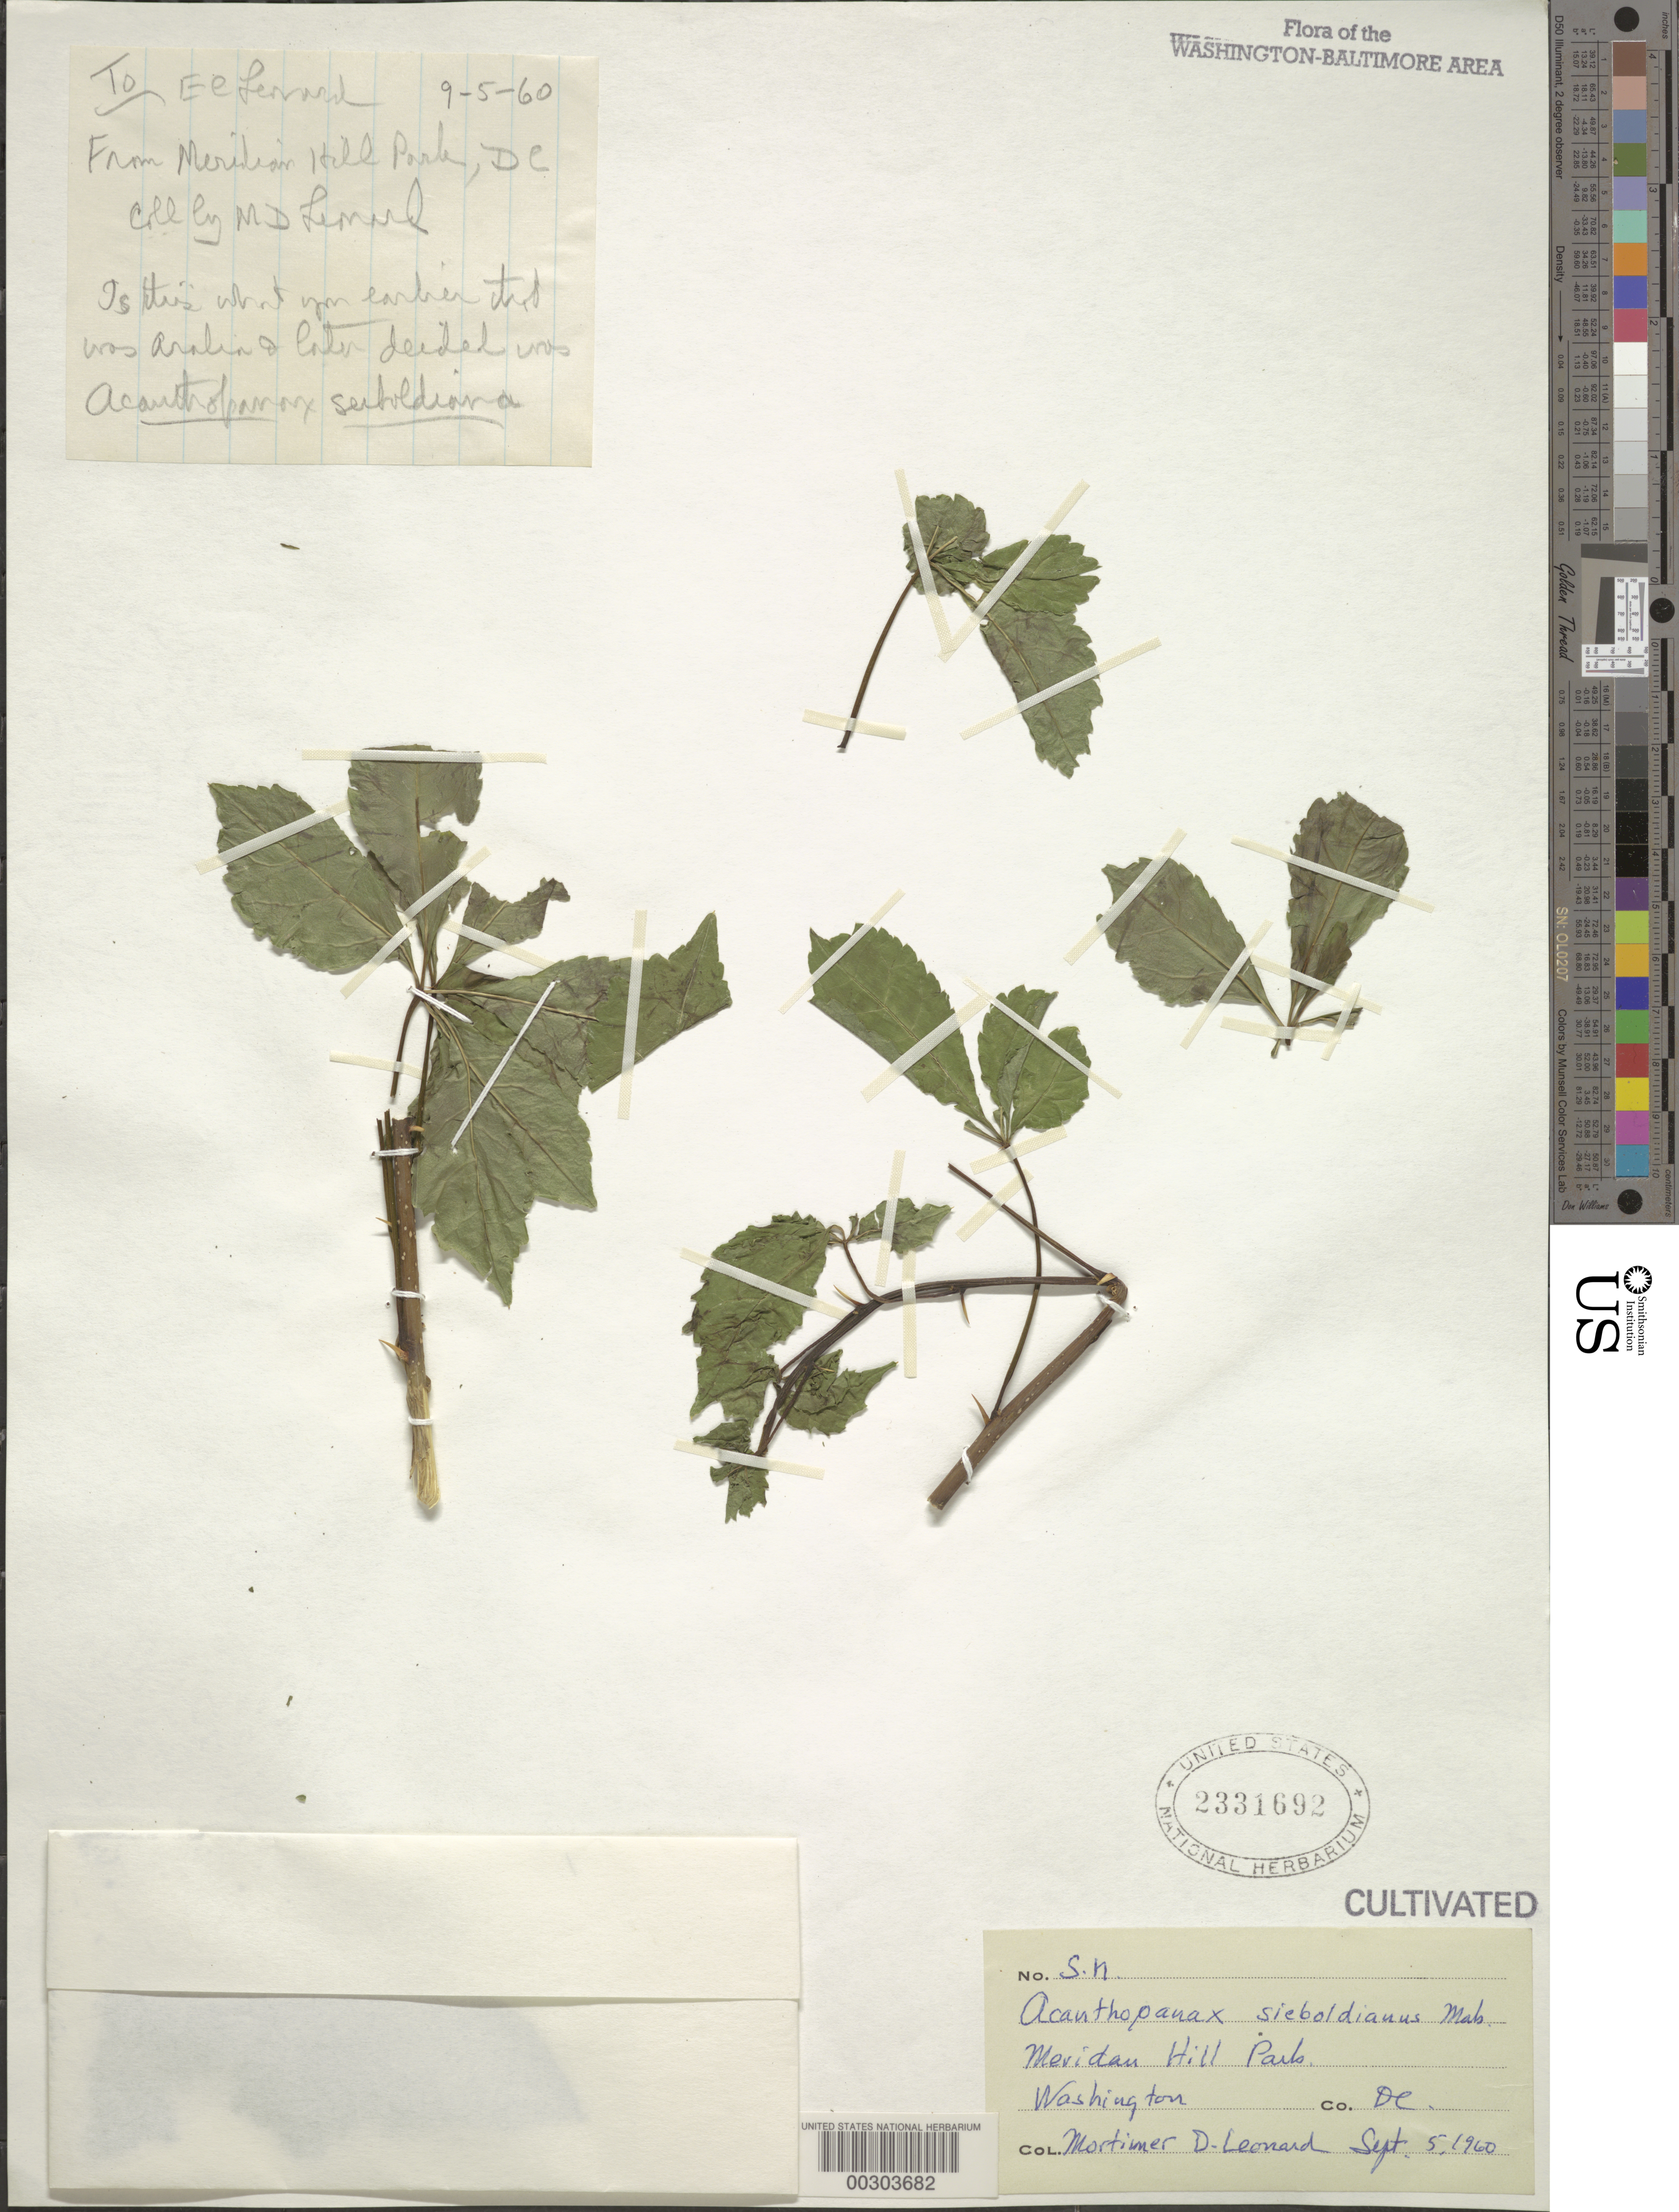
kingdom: Plantae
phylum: Tracheophyta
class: Magnoliopsida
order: Apiales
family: Araliaceae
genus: Acanthopanax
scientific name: Acanthopanax sieboldianus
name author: Makino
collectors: M. D. Leonard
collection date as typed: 05 Sep 1960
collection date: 1960-09-05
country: United States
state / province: District of Columbia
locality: Meridian Hill Park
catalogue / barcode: US 2331692